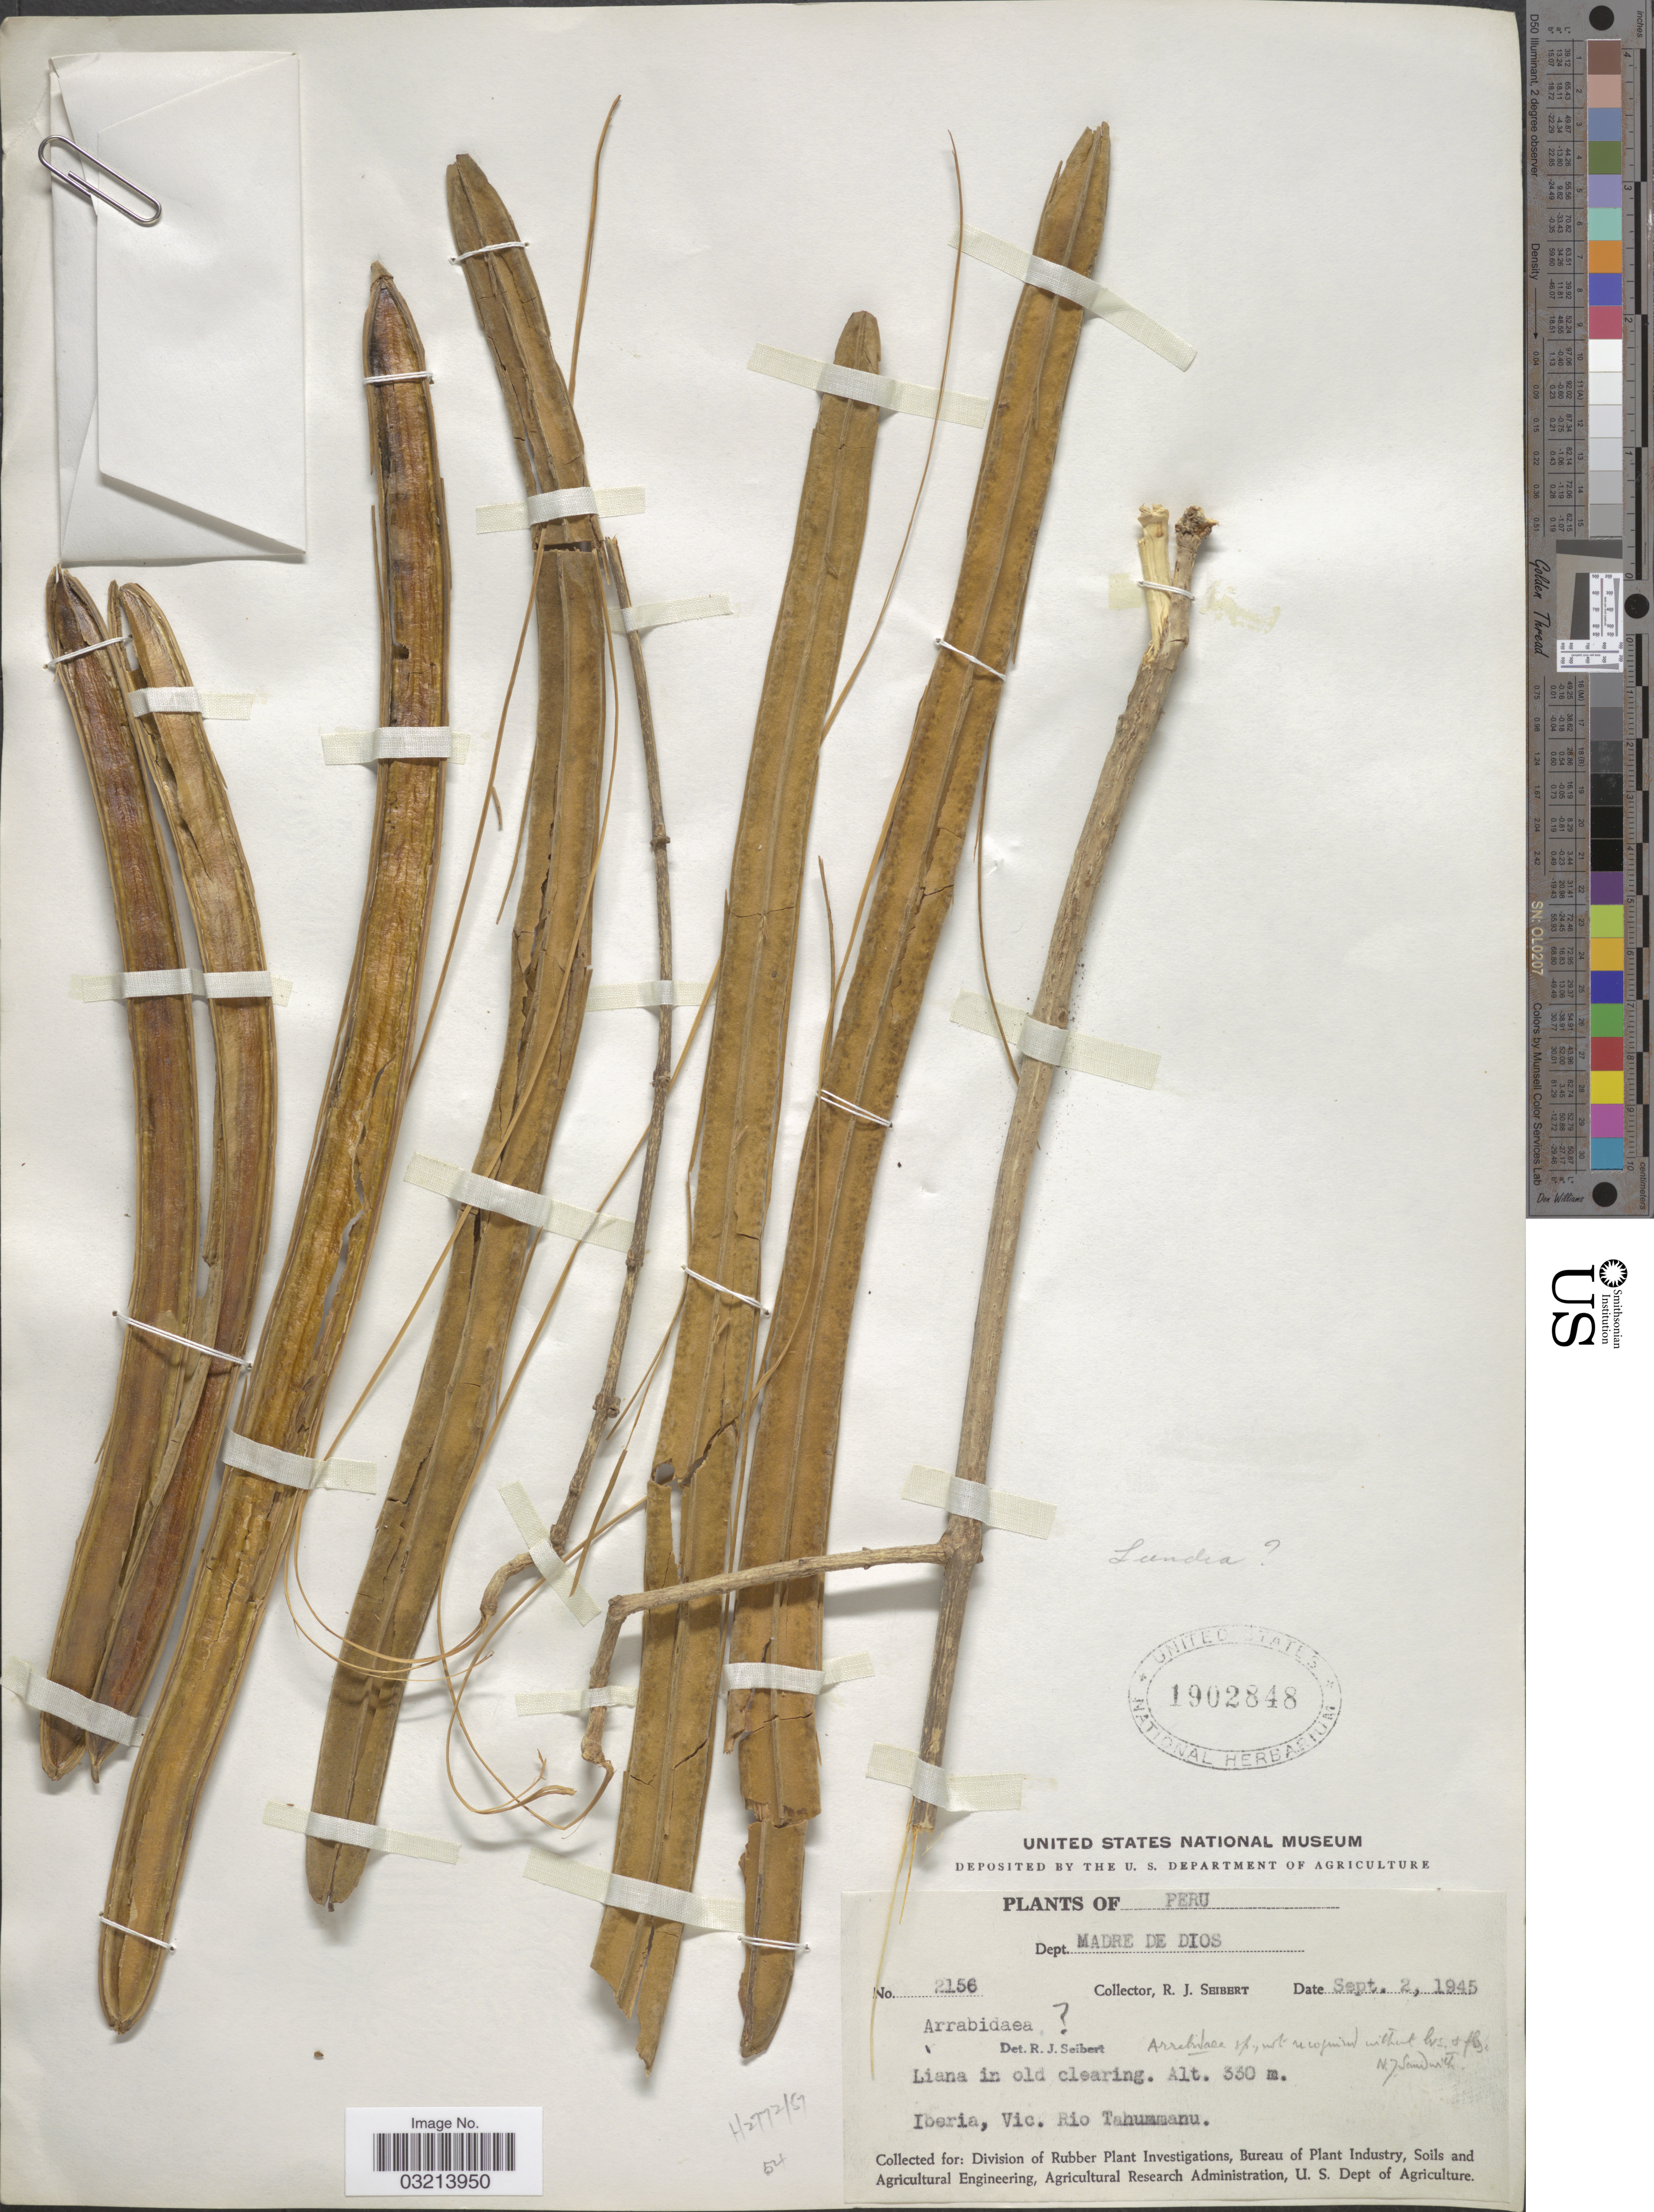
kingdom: Plantae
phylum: Tracheophyta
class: Magnoliopsida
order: Lamiales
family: Bignoniaceae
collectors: R. J. Seibert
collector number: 2156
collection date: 1945-09-02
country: Peru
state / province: Madre de Dios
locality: Dept. Madre de Dios. Iberia, Vic. Rio Tahuamanu.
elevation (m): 330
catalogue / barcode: US 1902848